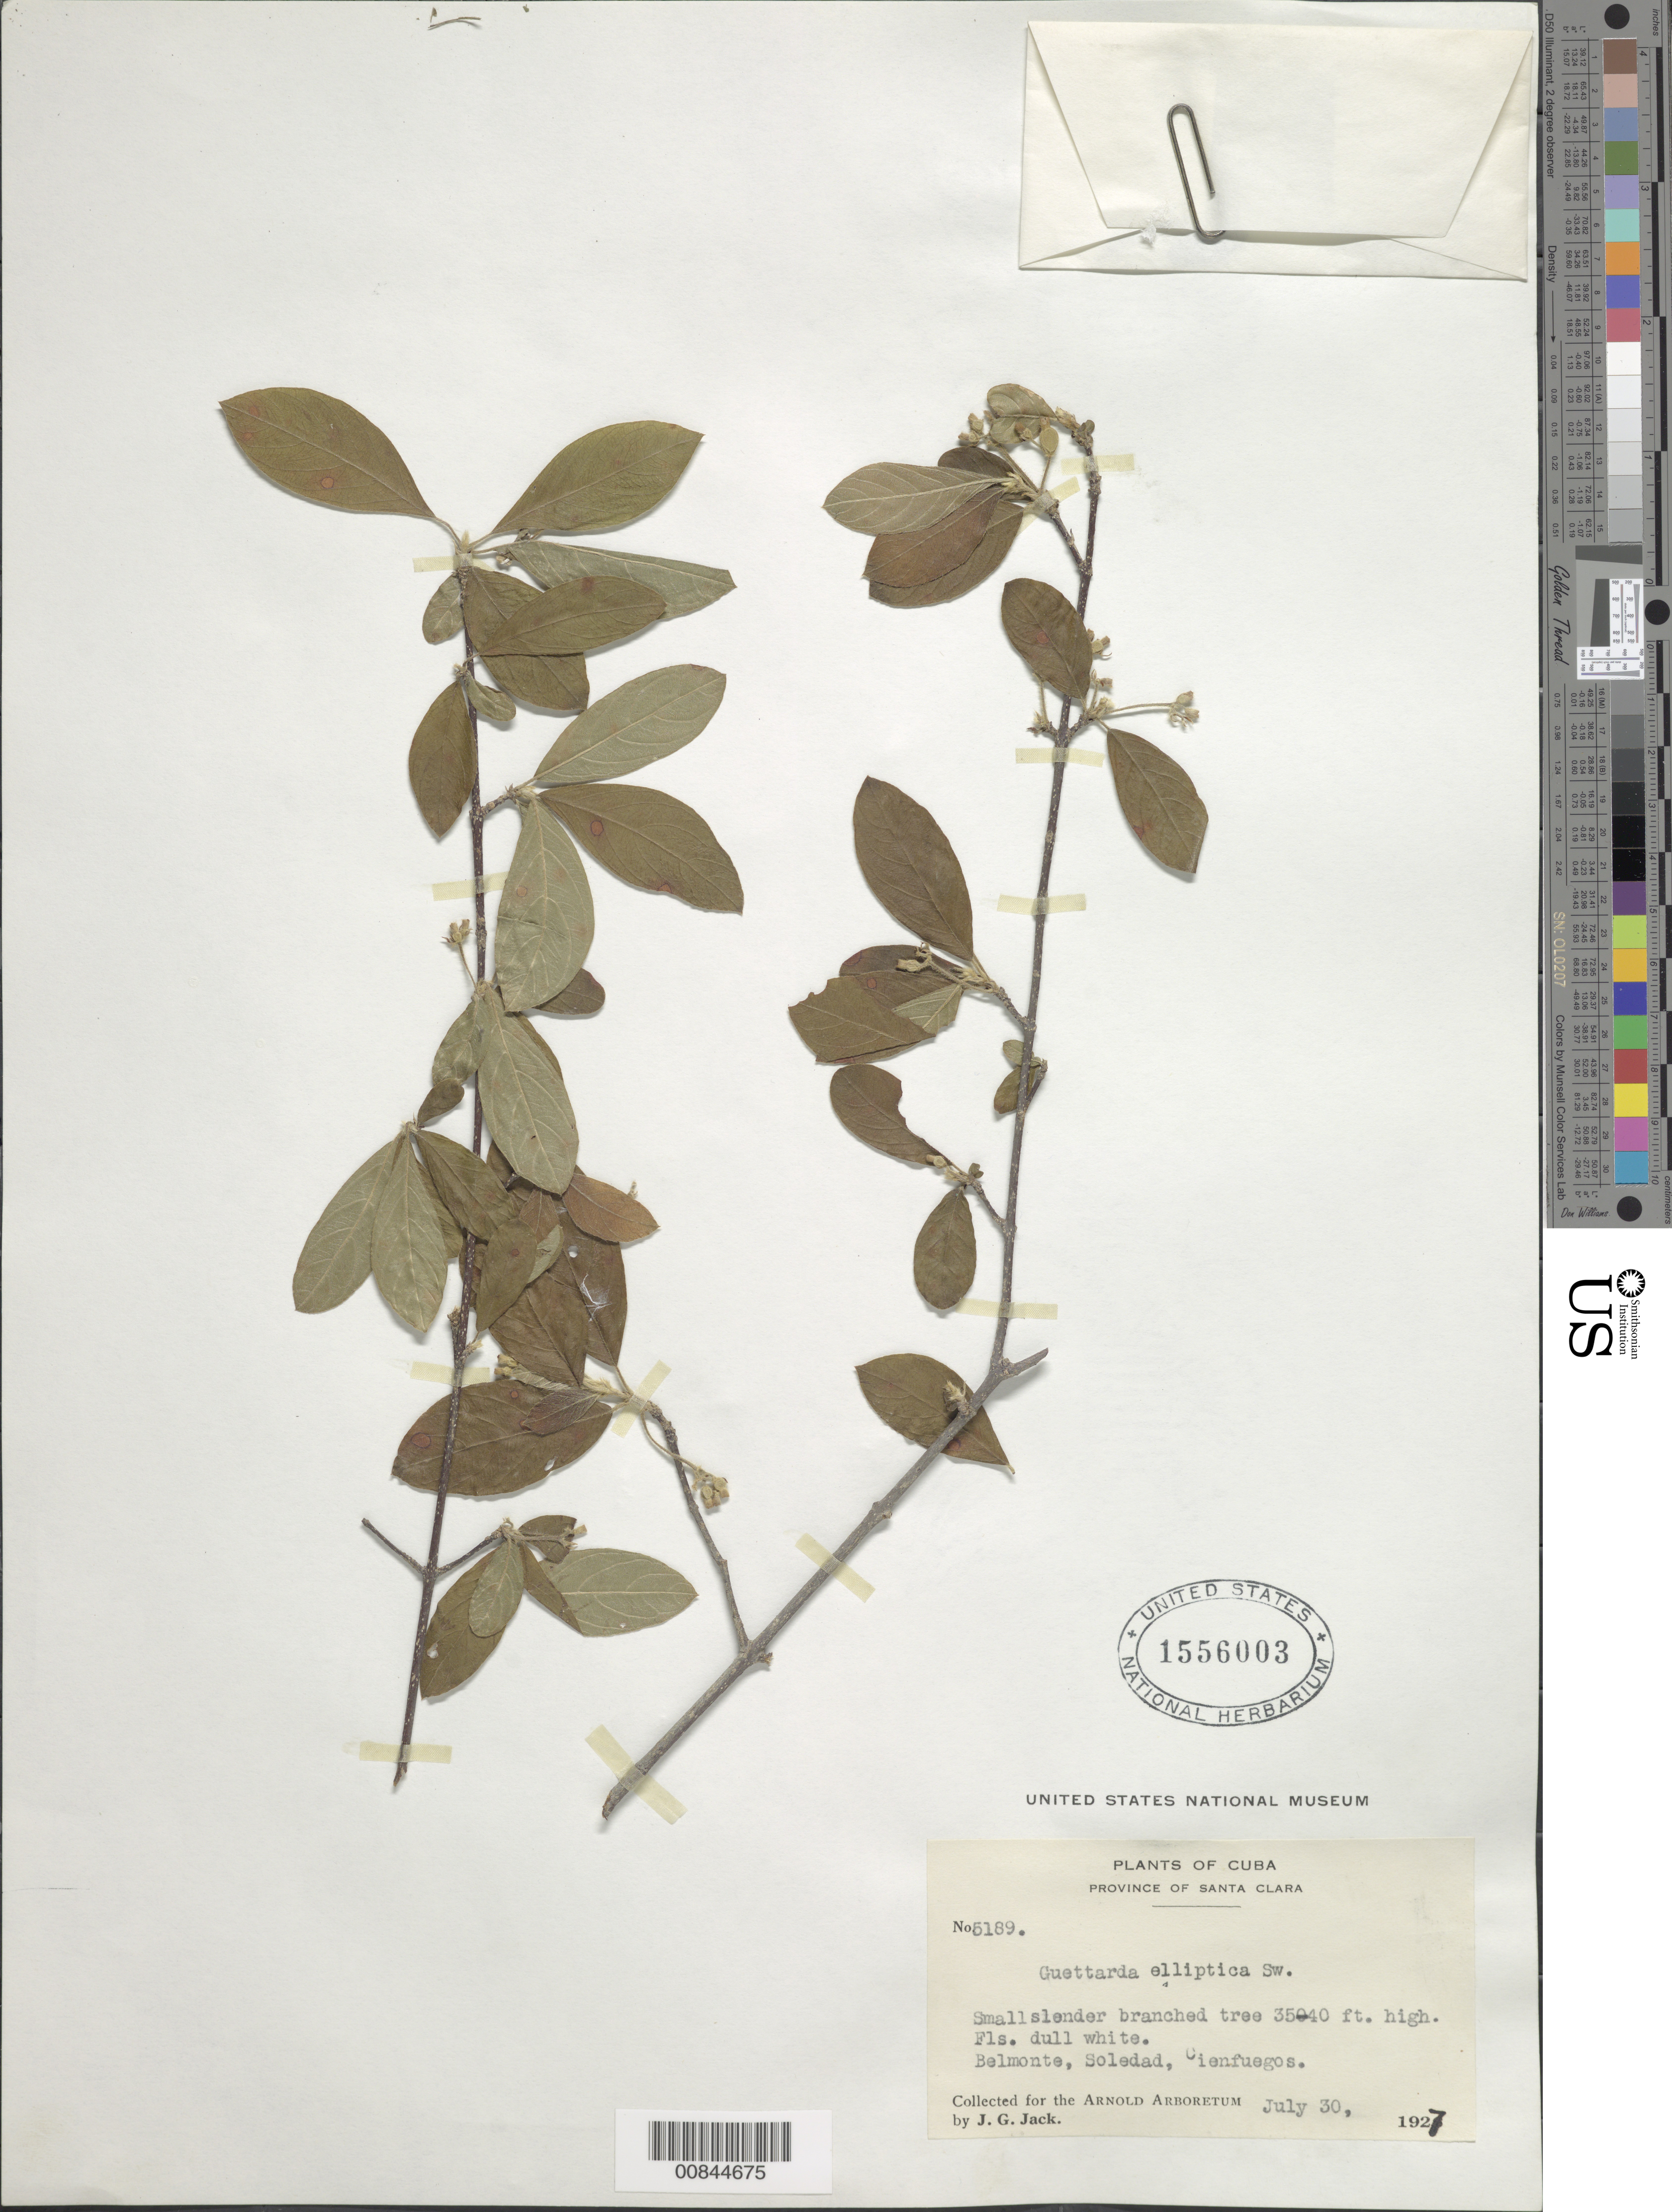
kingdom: Plantae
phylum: Tracheophyta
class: Magnoliopsida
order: Gentianales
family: Rubiaceae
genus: Guettarda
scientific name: Guettarda elliptica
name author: Sw.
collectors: J. G. Jack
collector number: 5189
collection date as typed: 30 Jul 1927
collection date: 1927-07-30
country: Cuba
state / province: Las Villas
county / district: Cienfuegos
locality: Belmonte, Soledad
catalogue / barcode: US 1556003